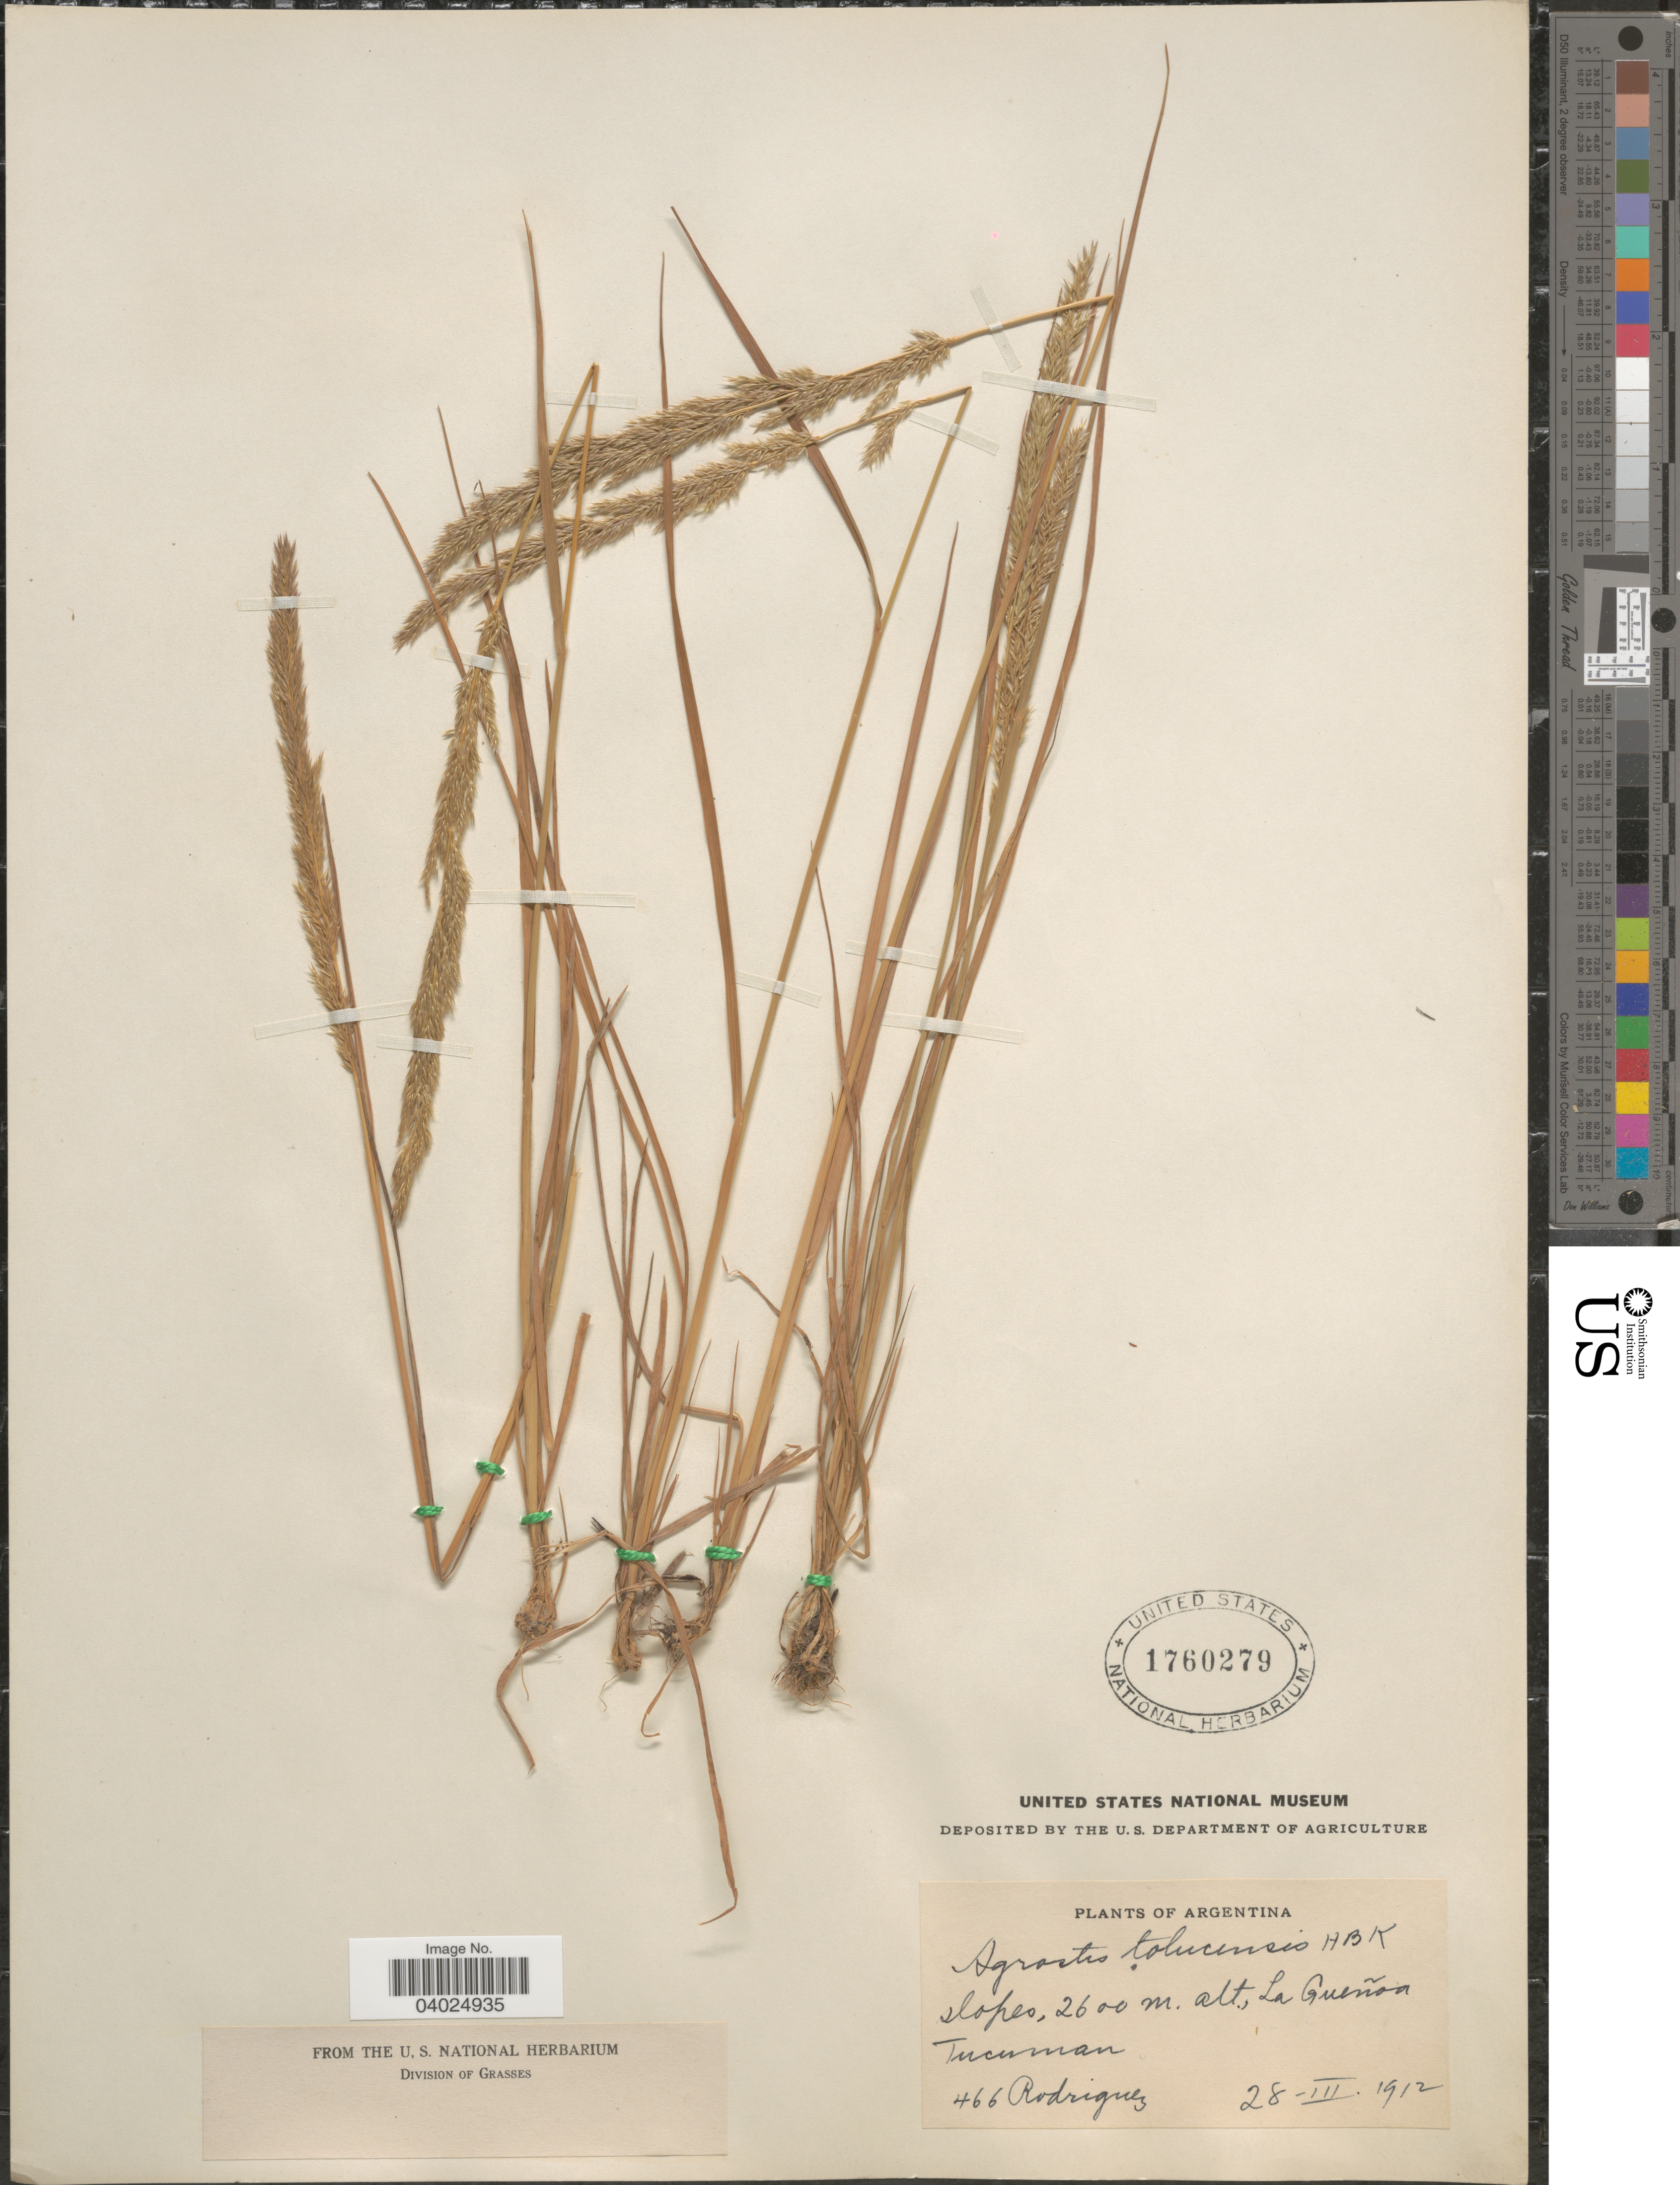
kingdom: Plantae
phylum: Tracheophyta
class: Liliopsida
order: Poales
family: Poaceae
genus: Agrostis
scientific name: Agrostis tolucensis Kunth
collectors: Rodriguez, --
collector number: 466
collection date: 1912-03-28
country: Argentina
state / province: Tucuman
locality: La Gueñoa.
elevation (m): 2600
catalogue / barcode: US 1760279